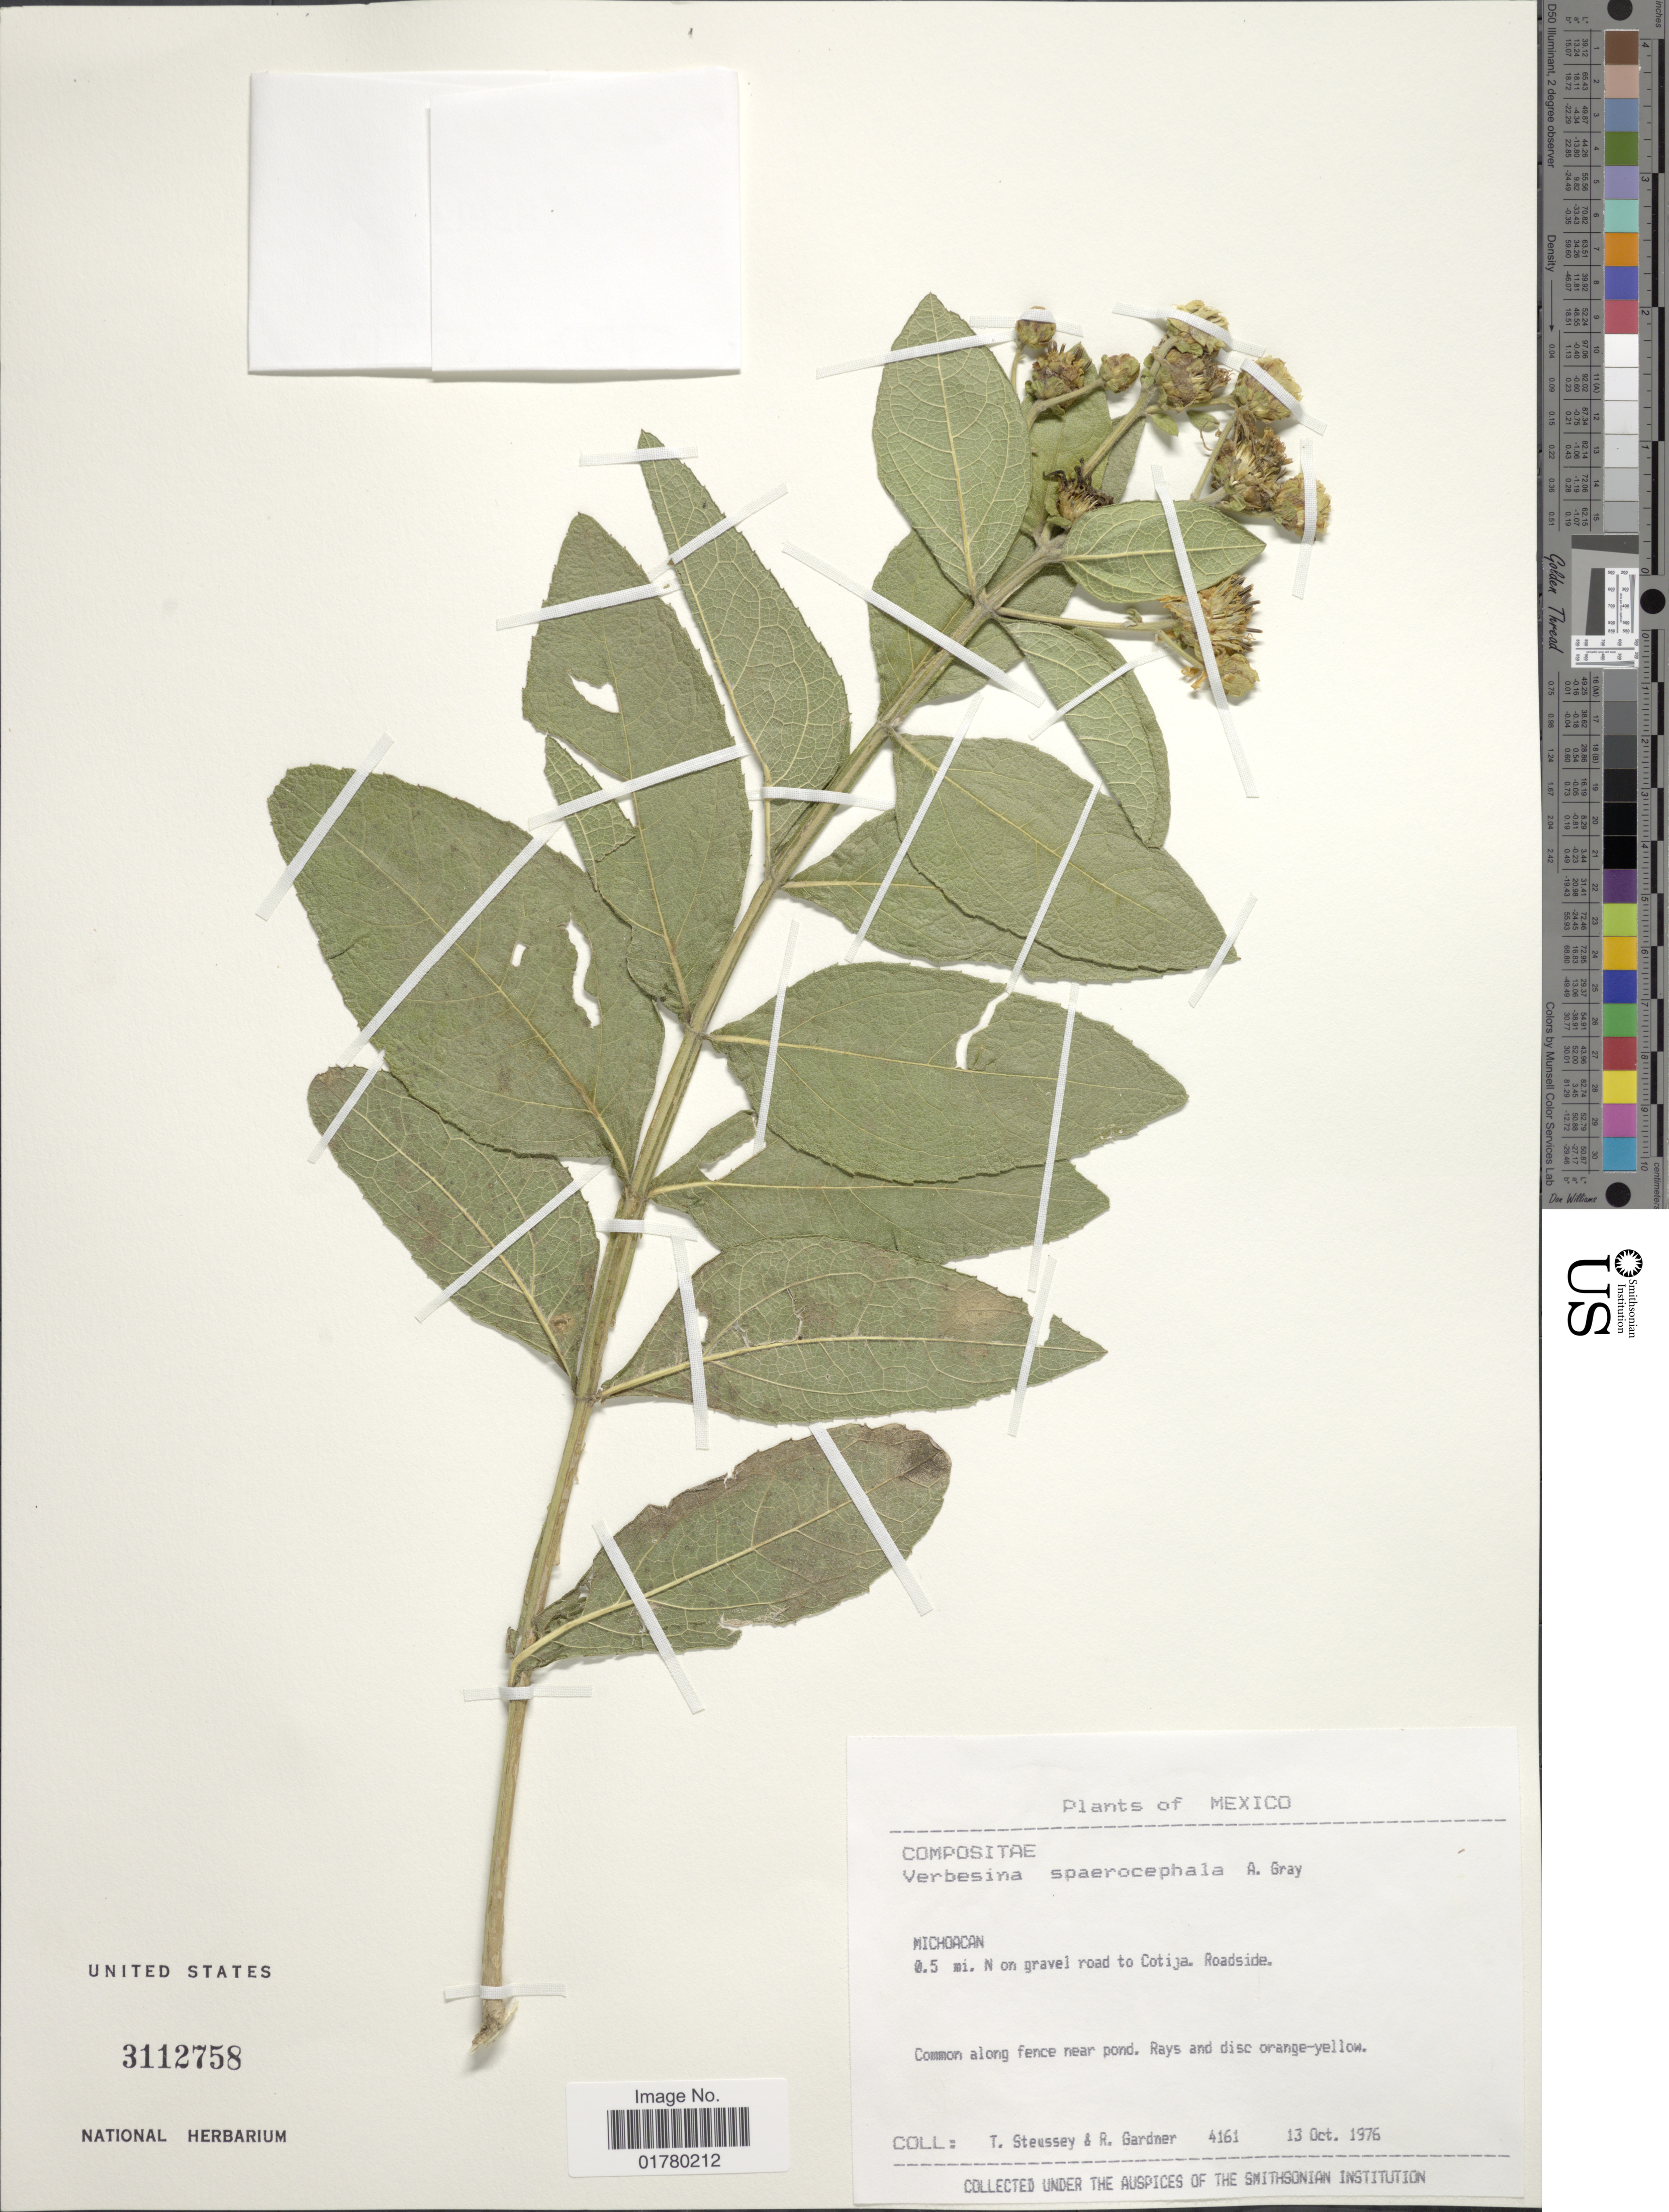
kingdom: Plantae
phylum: Tracheophyta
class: Magnoliopsida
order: Asterales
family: Asteraceae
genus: Verbesina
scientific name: Verbesina sphaerocephala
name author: A. Gray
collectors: T. Steussey & R. C. Gardner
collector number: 4161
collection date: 1976-10-13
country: Mexico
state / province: Michoacán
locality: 0.5 mi. N on gravel road to Cotija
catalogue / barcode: US 3112758